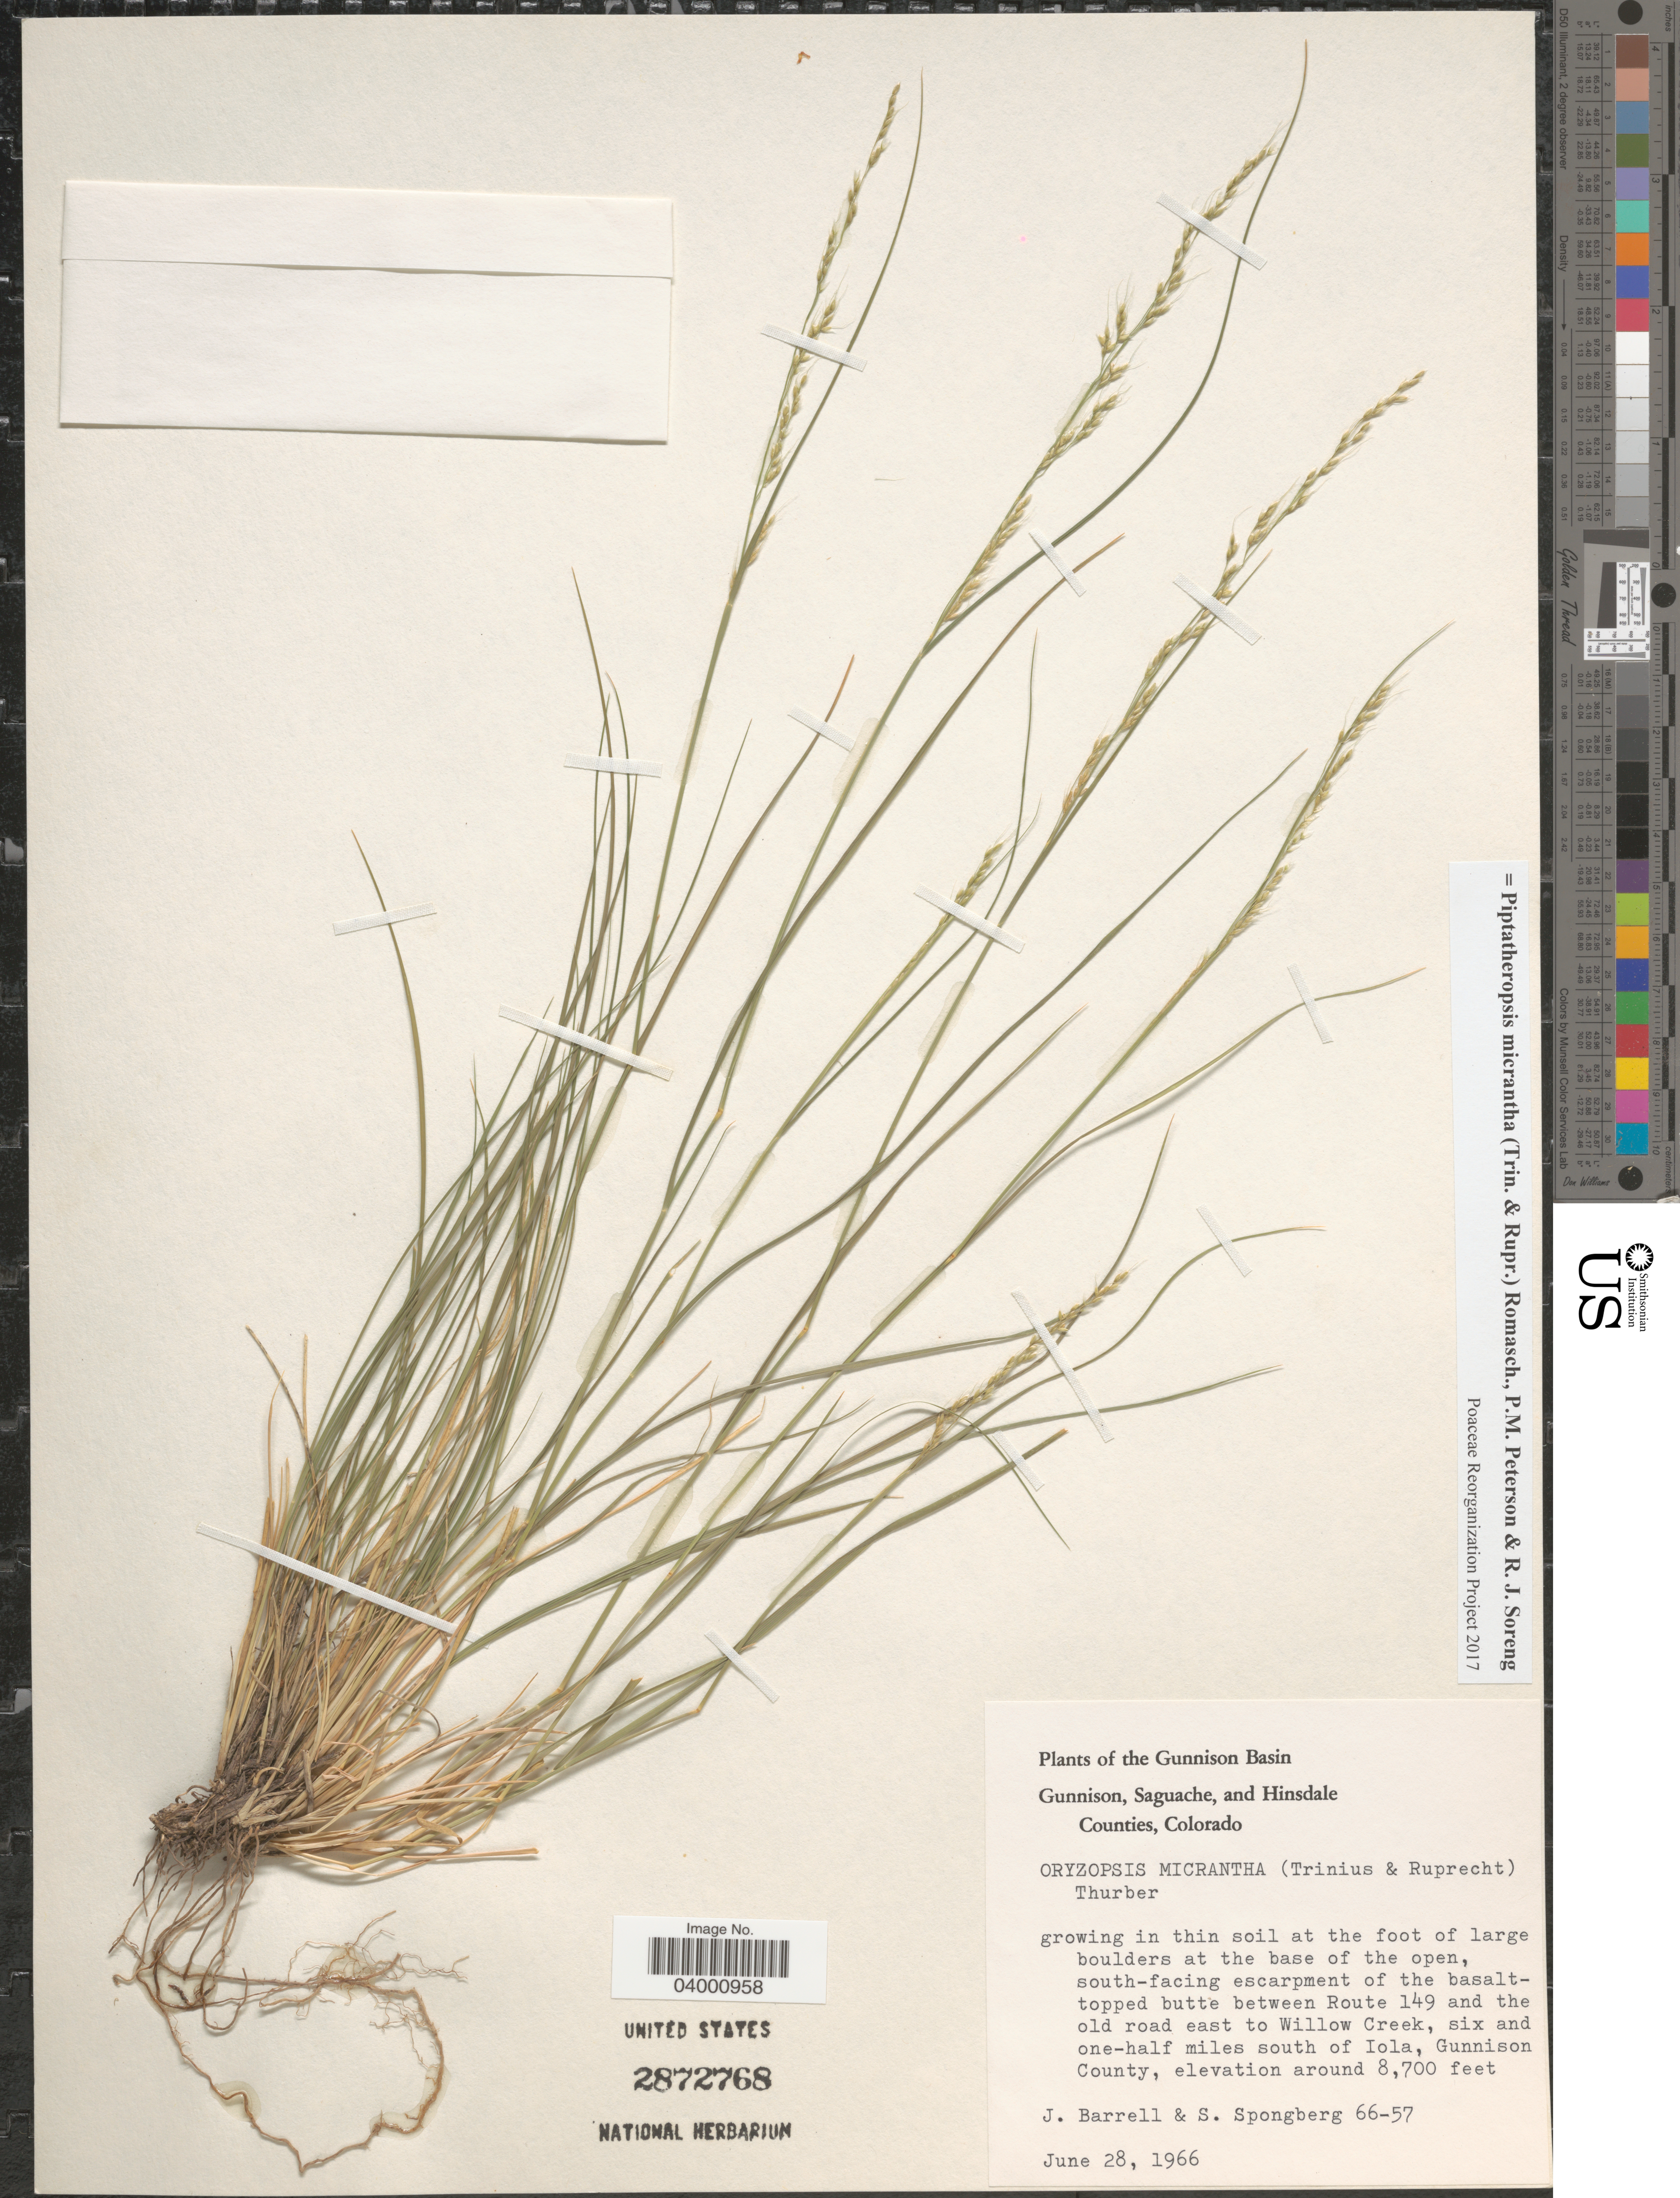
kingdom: Plantae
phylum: Tracheophyta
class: Liliopsida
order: Poales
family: Poaceae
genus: Piptatheropsis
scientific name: Piptatheropsis micrantha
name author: (Trin. & Rupr.) Romasch.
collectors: J. Barrell & S. A.Spongberg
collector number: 66-57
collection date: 1966-06-28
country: United States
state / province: Colorado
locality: The Gunnison Basin. South-facing escarpment of the basalt-topped butte between Route 149 and the old road east to Willow Creek, six and one-half miles south of Iola, Gunnison County.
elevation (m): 2652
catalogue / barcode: US 2872768